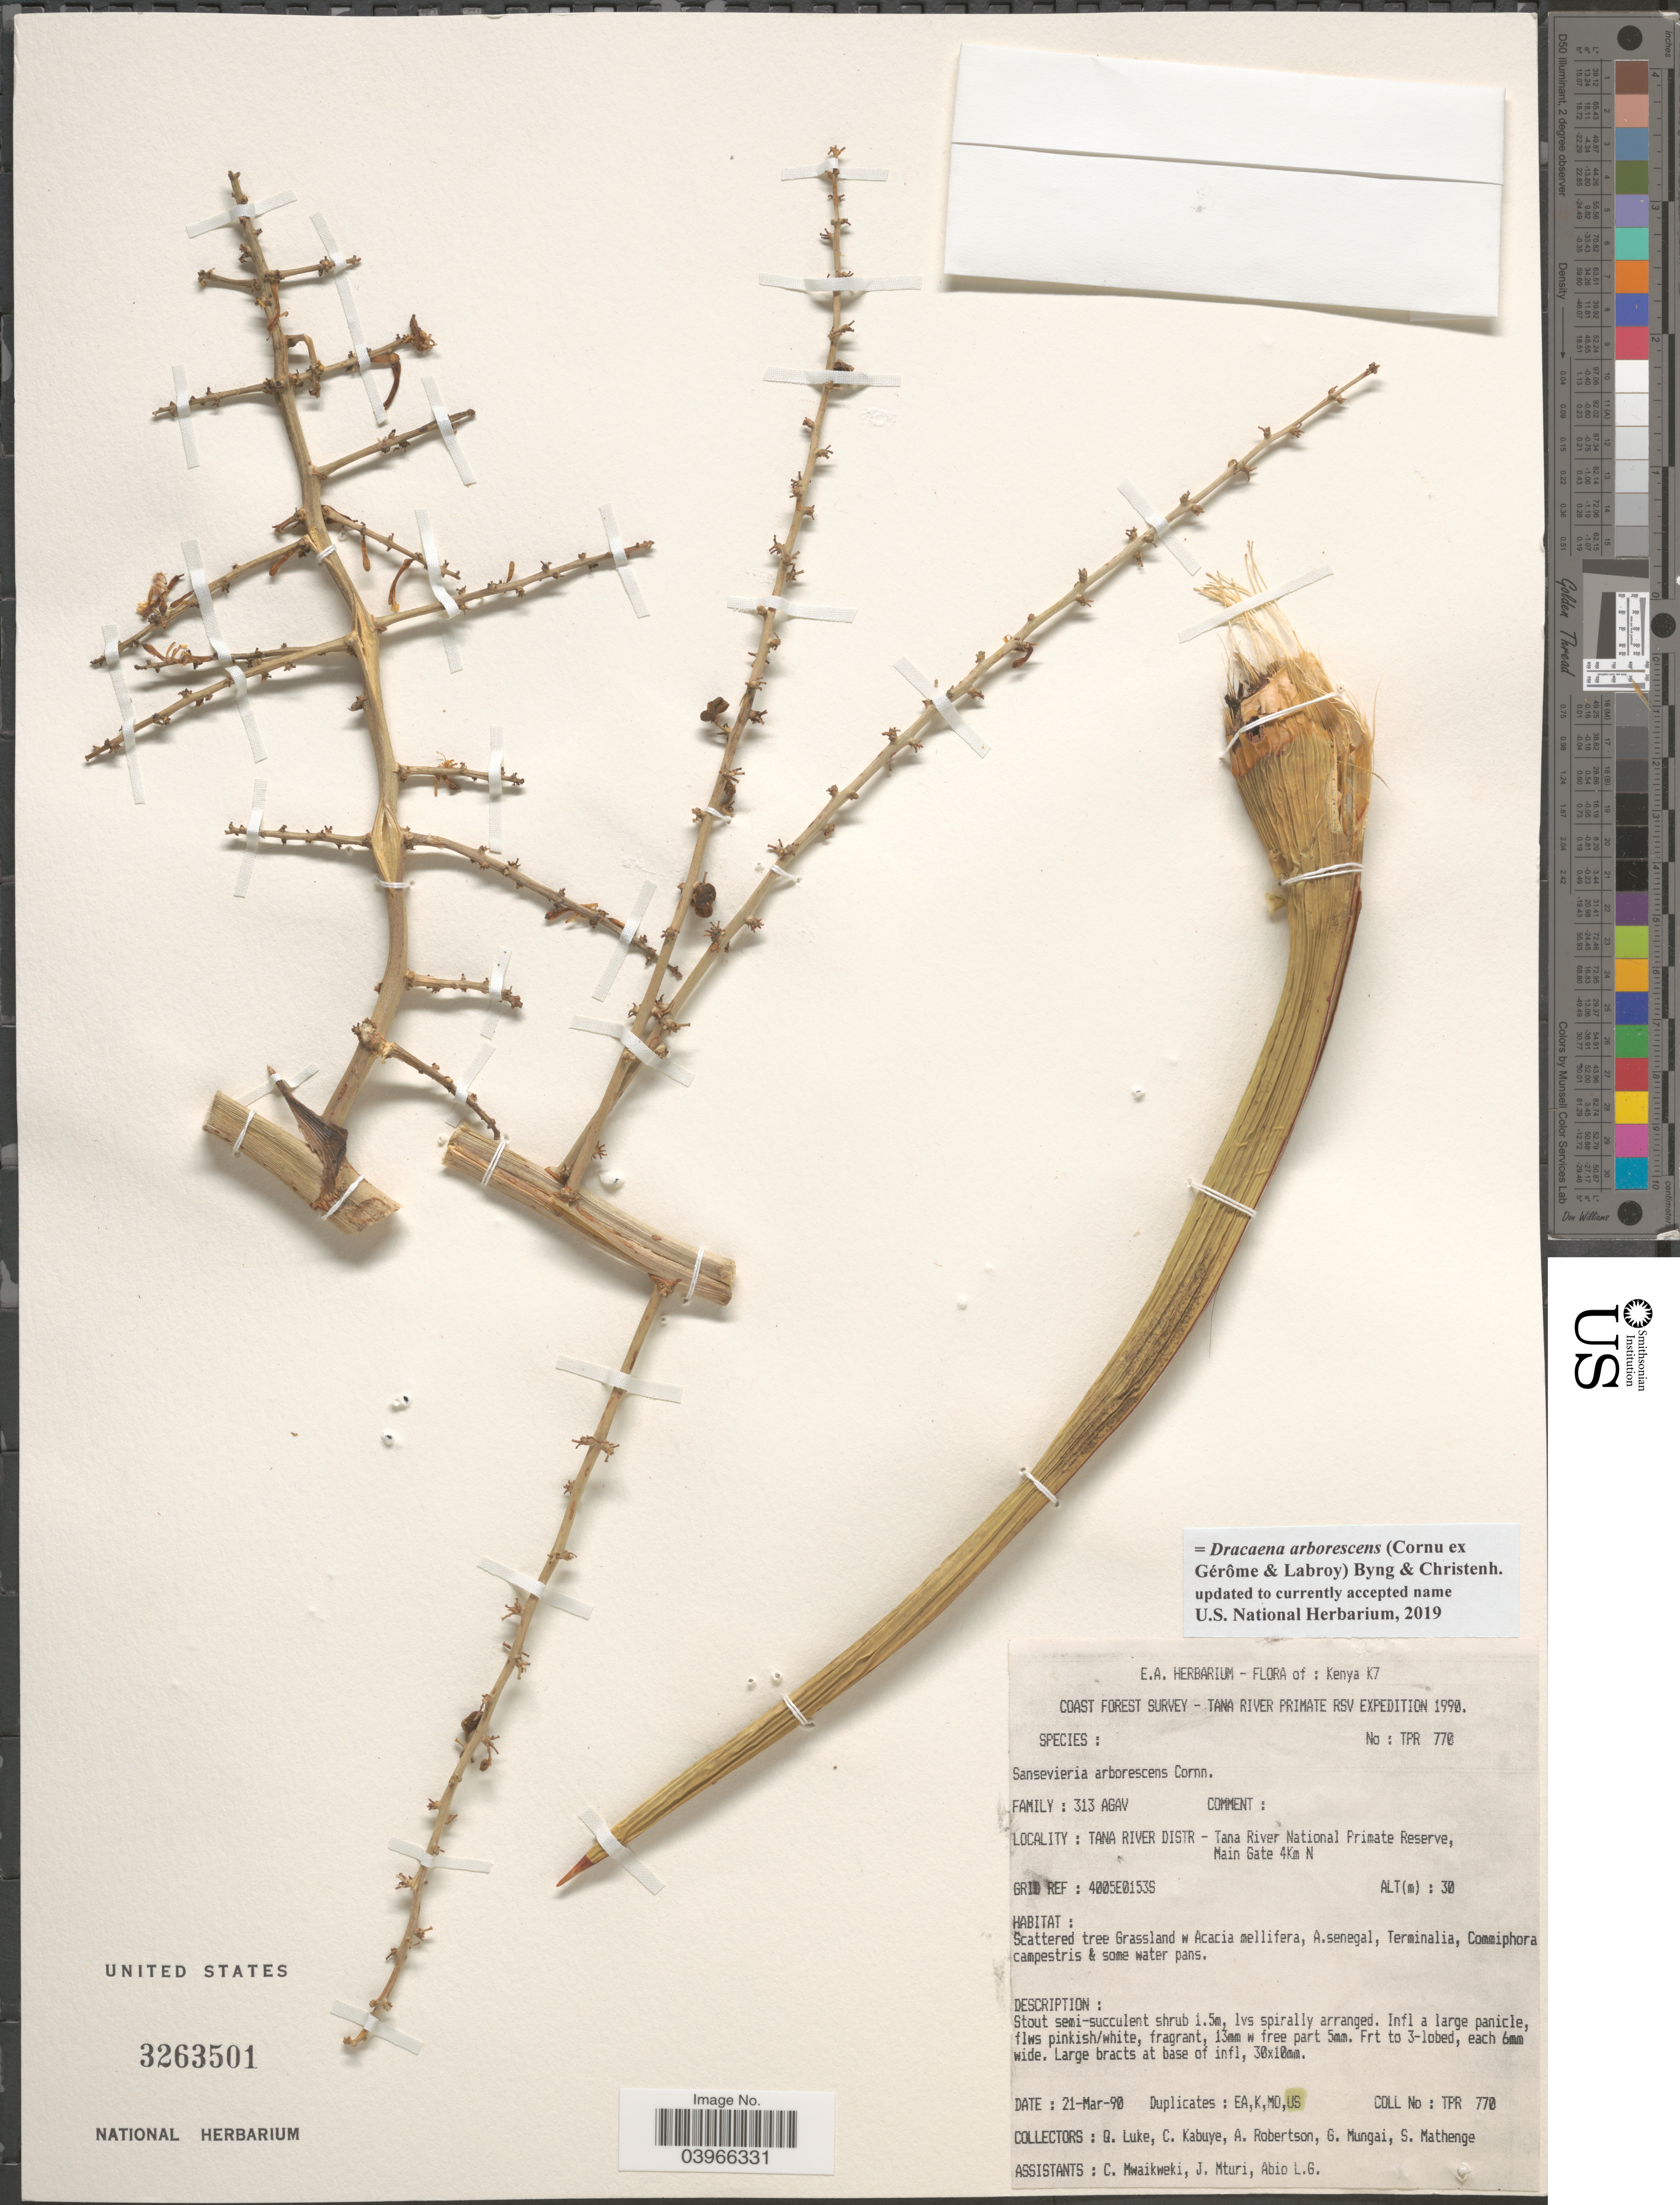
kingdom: Plantae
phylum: Tracheophyta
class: Liliopsida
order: Asparagales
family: Asparagaceae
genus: Dracaena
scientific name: Dracaena arborescens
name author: (Cornu ex Gérôme & Labroy) Byng & Christenh.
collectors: Q. Luke, C. Kabuye, A. Robertson, G. Mungai & et al.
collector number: TPR 770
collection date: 1990-03-21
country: Kenya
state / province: Tana River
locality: Kenya K7. Tana River Distr - Tana River National Primate Reserve, Main Gate 4Km N.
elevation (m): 30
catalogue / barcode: US 3263501